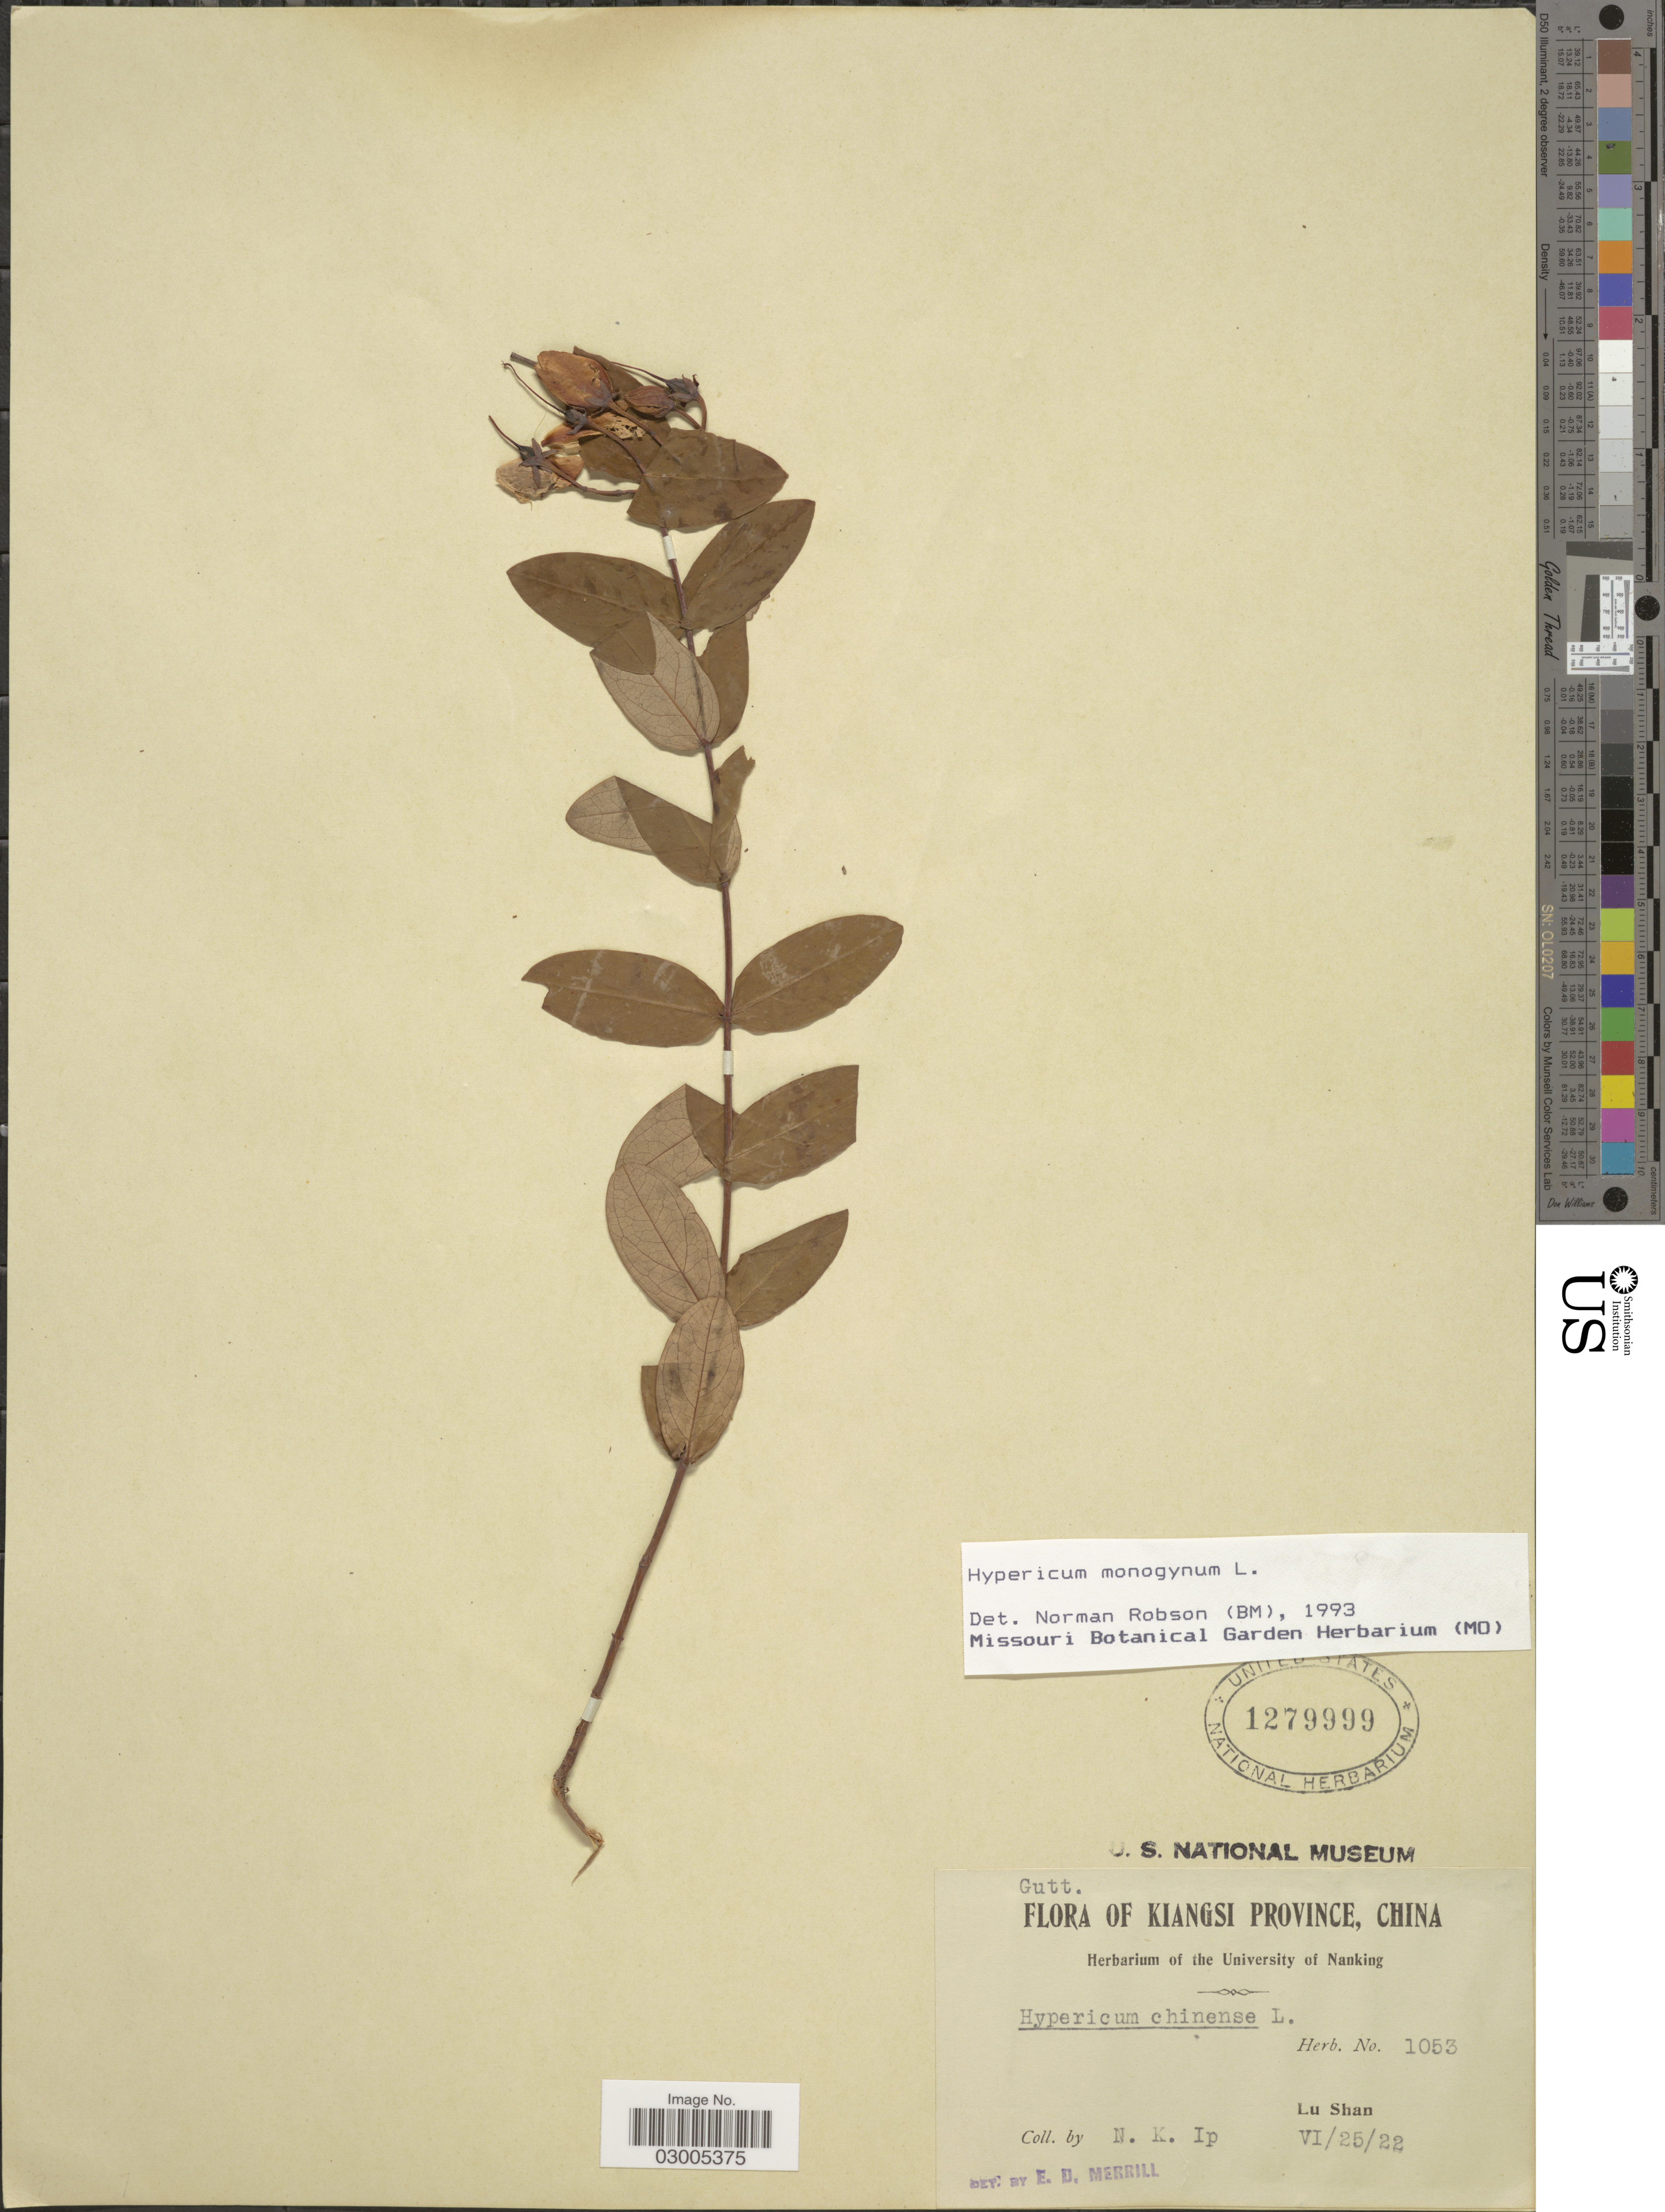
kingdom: Plantae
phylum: Tracheophyta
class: Magnoliopsida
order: Malpighiales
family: Hypericaceae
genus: Hypericum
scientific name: Hypericum monogynum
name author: L.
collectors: N. Ip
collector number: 1053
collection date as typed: Transcribed d/m/y: 25/6/22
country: China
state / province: Jiangxi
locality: Kiangsi Province. Lu Shan.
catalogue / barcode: US 1279999